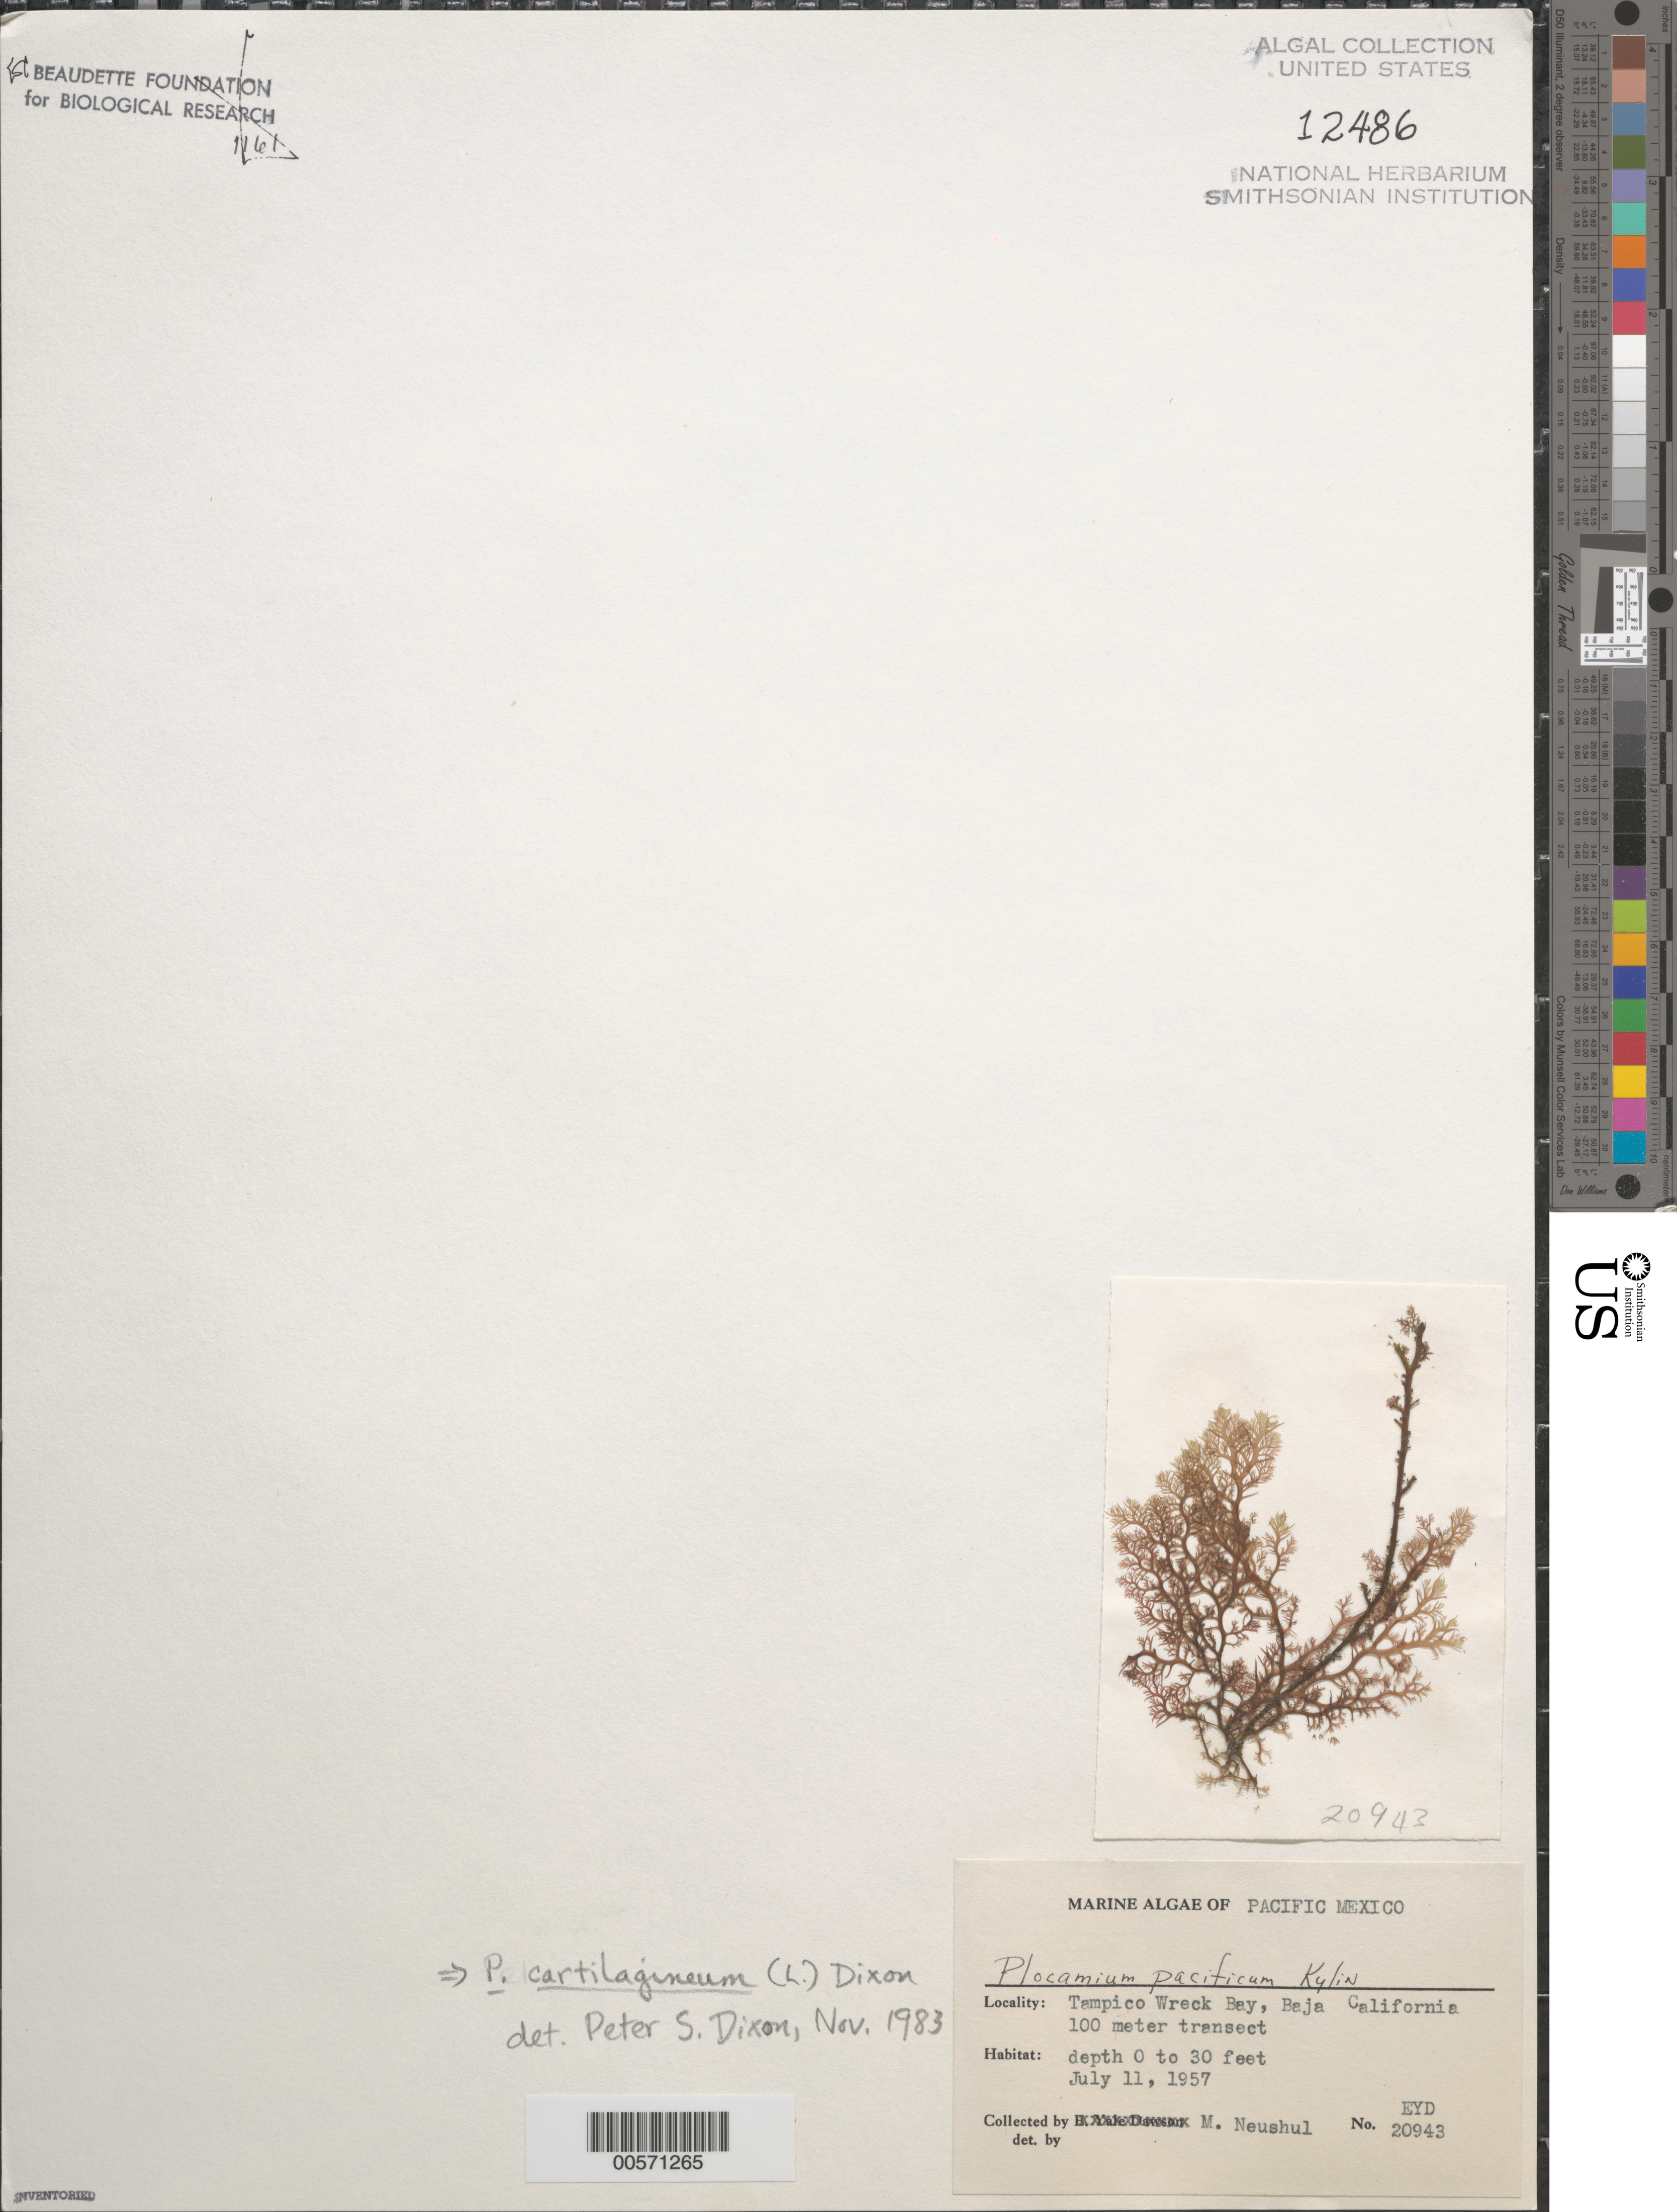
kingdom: Plantae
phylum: Rhodophyta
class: Florideophyceae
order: Plocamiales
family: Plocamiaceae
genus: Plocamium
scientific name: Plocamium cartilagineum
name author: (L.) P.S. Dixon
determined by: Dixon, P. S.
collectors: M. Neushul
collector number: EYD 20943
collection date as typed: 11 Jul 1957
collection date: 1957-07-11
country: Mexico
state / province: Baja California Norte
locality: Tampico Wreck Bay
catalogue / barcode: US 12486